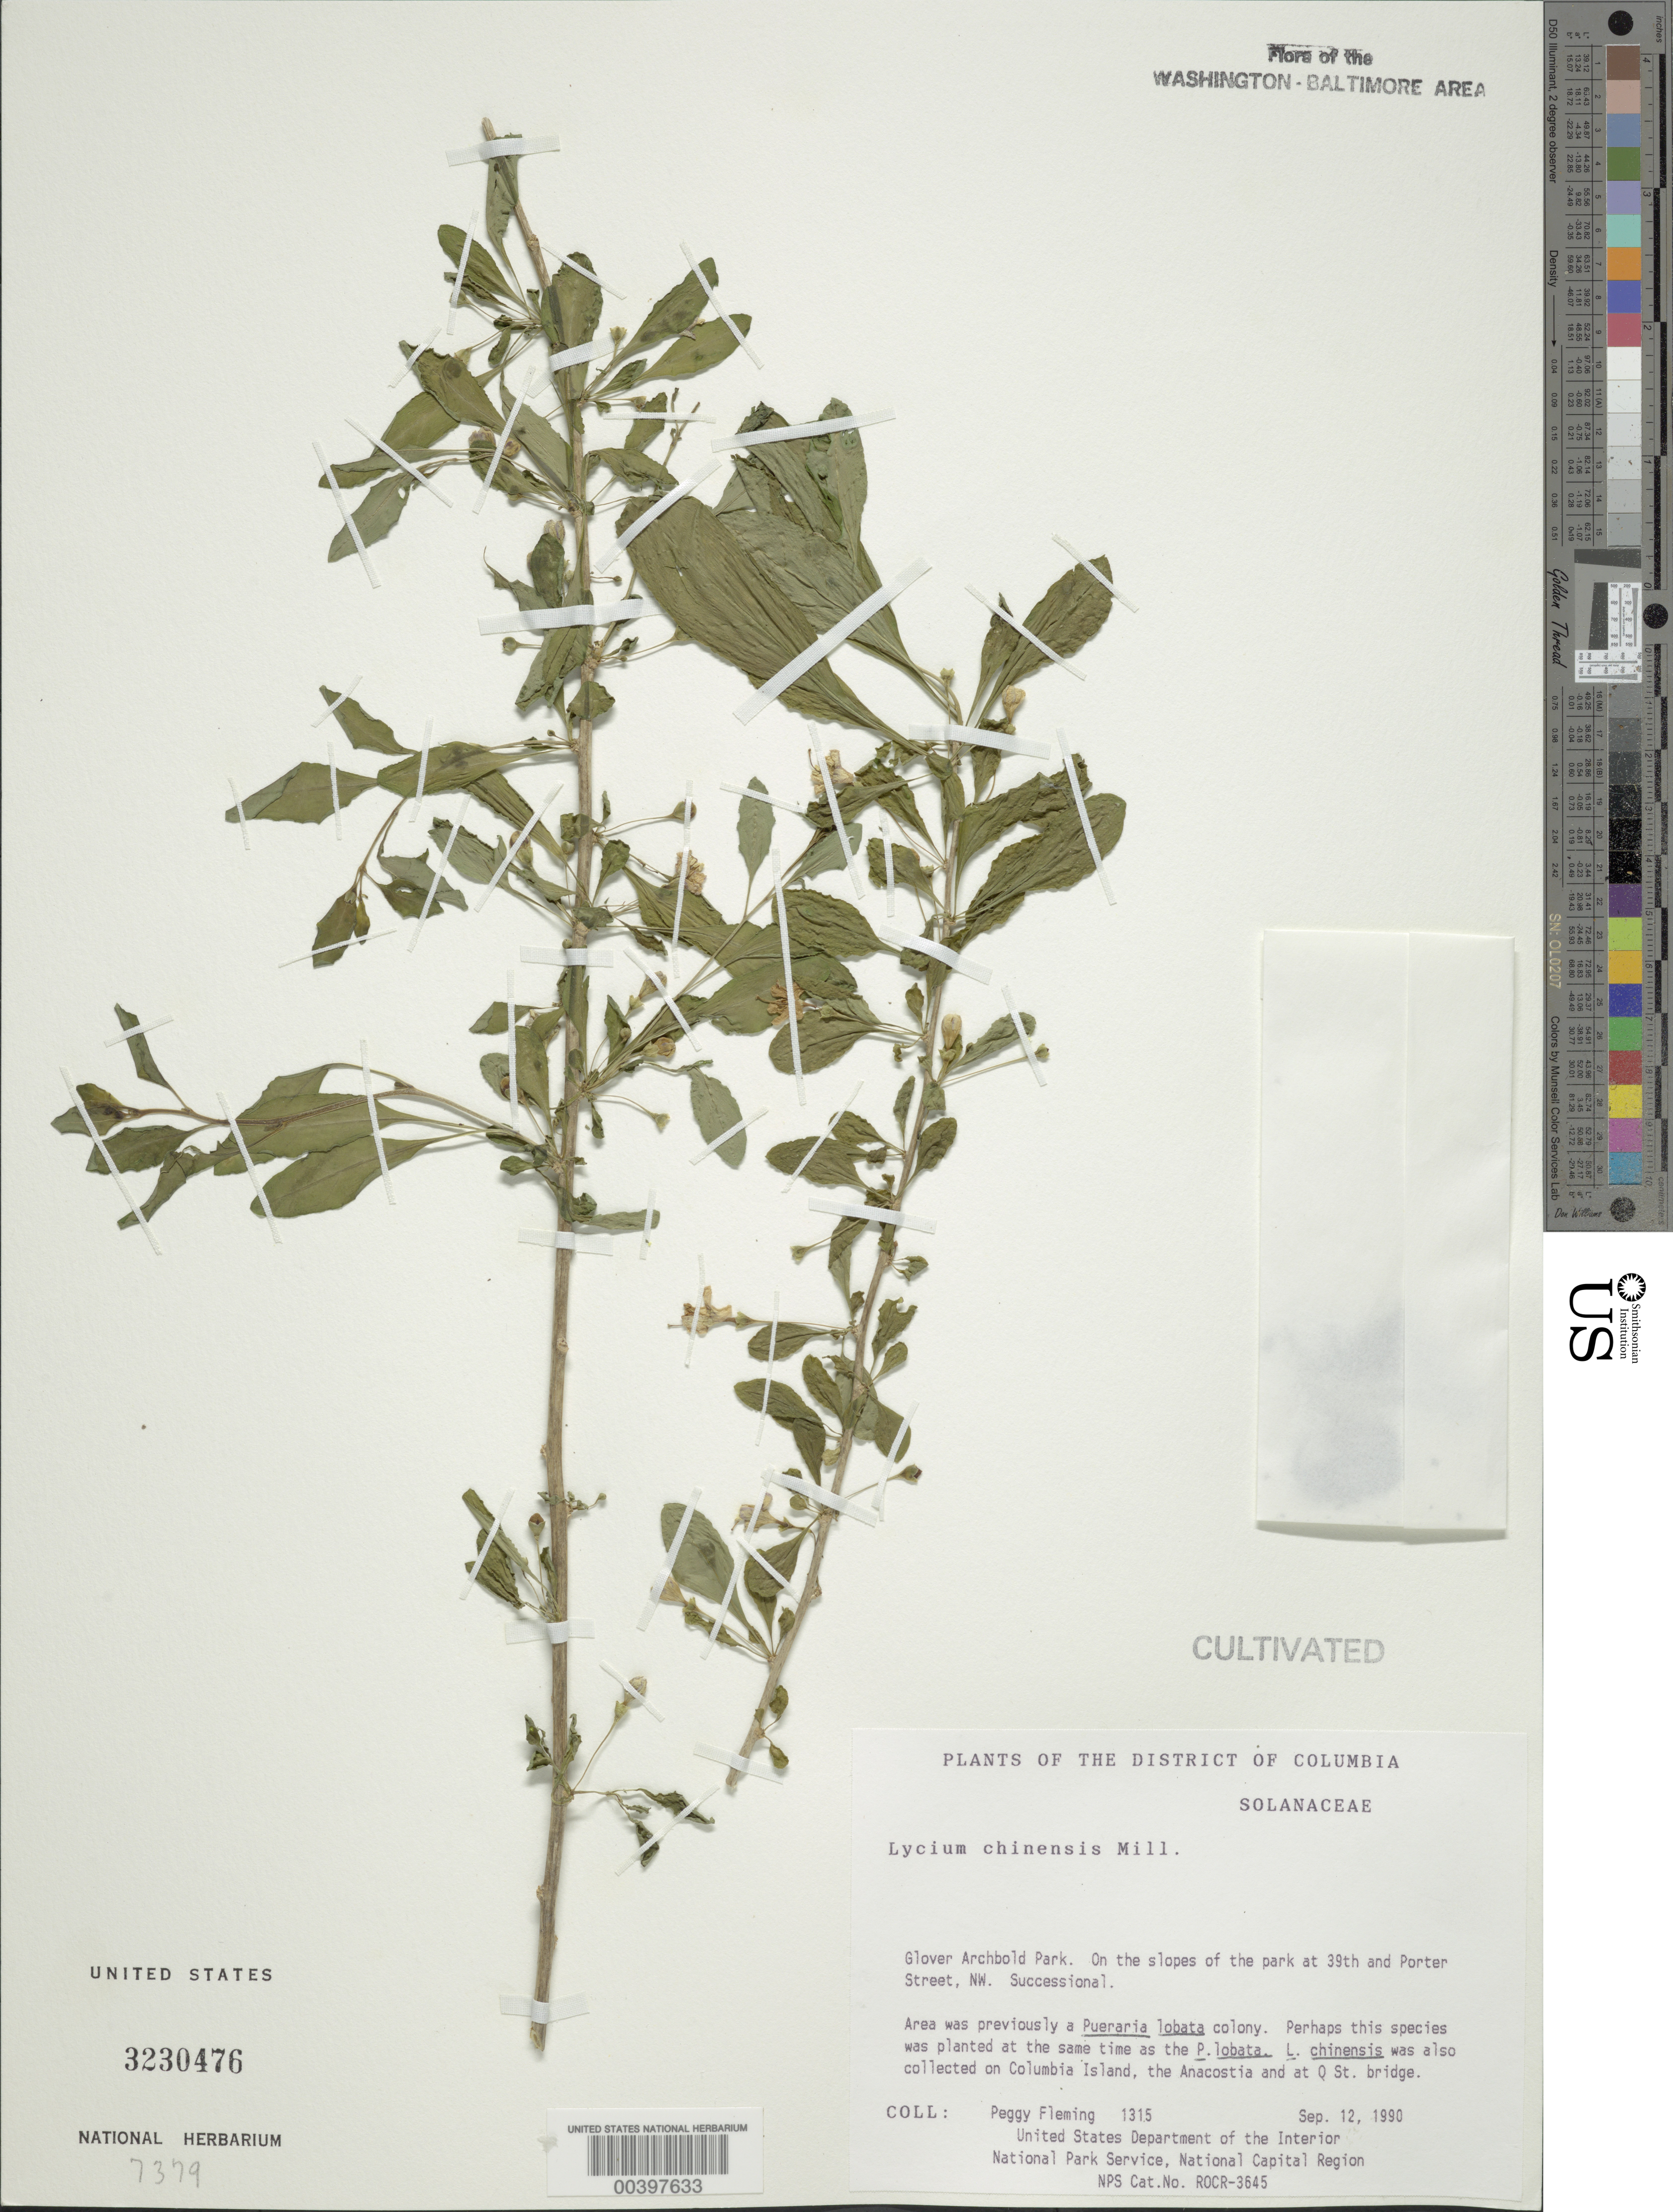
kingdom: Plantae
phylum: Tracheophyta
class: Magnoliopsida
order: Solanales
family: Solanaceae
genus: Lycium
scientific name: Lycium chinense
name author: Mill.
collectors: P. Fleming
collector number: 1315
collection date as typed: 12 Sep 1990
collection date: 1990-09-12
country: United States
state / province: District of Columbia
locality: Glover Archbold Park, at 39th Porter Street, NW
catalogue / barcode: US 3230476